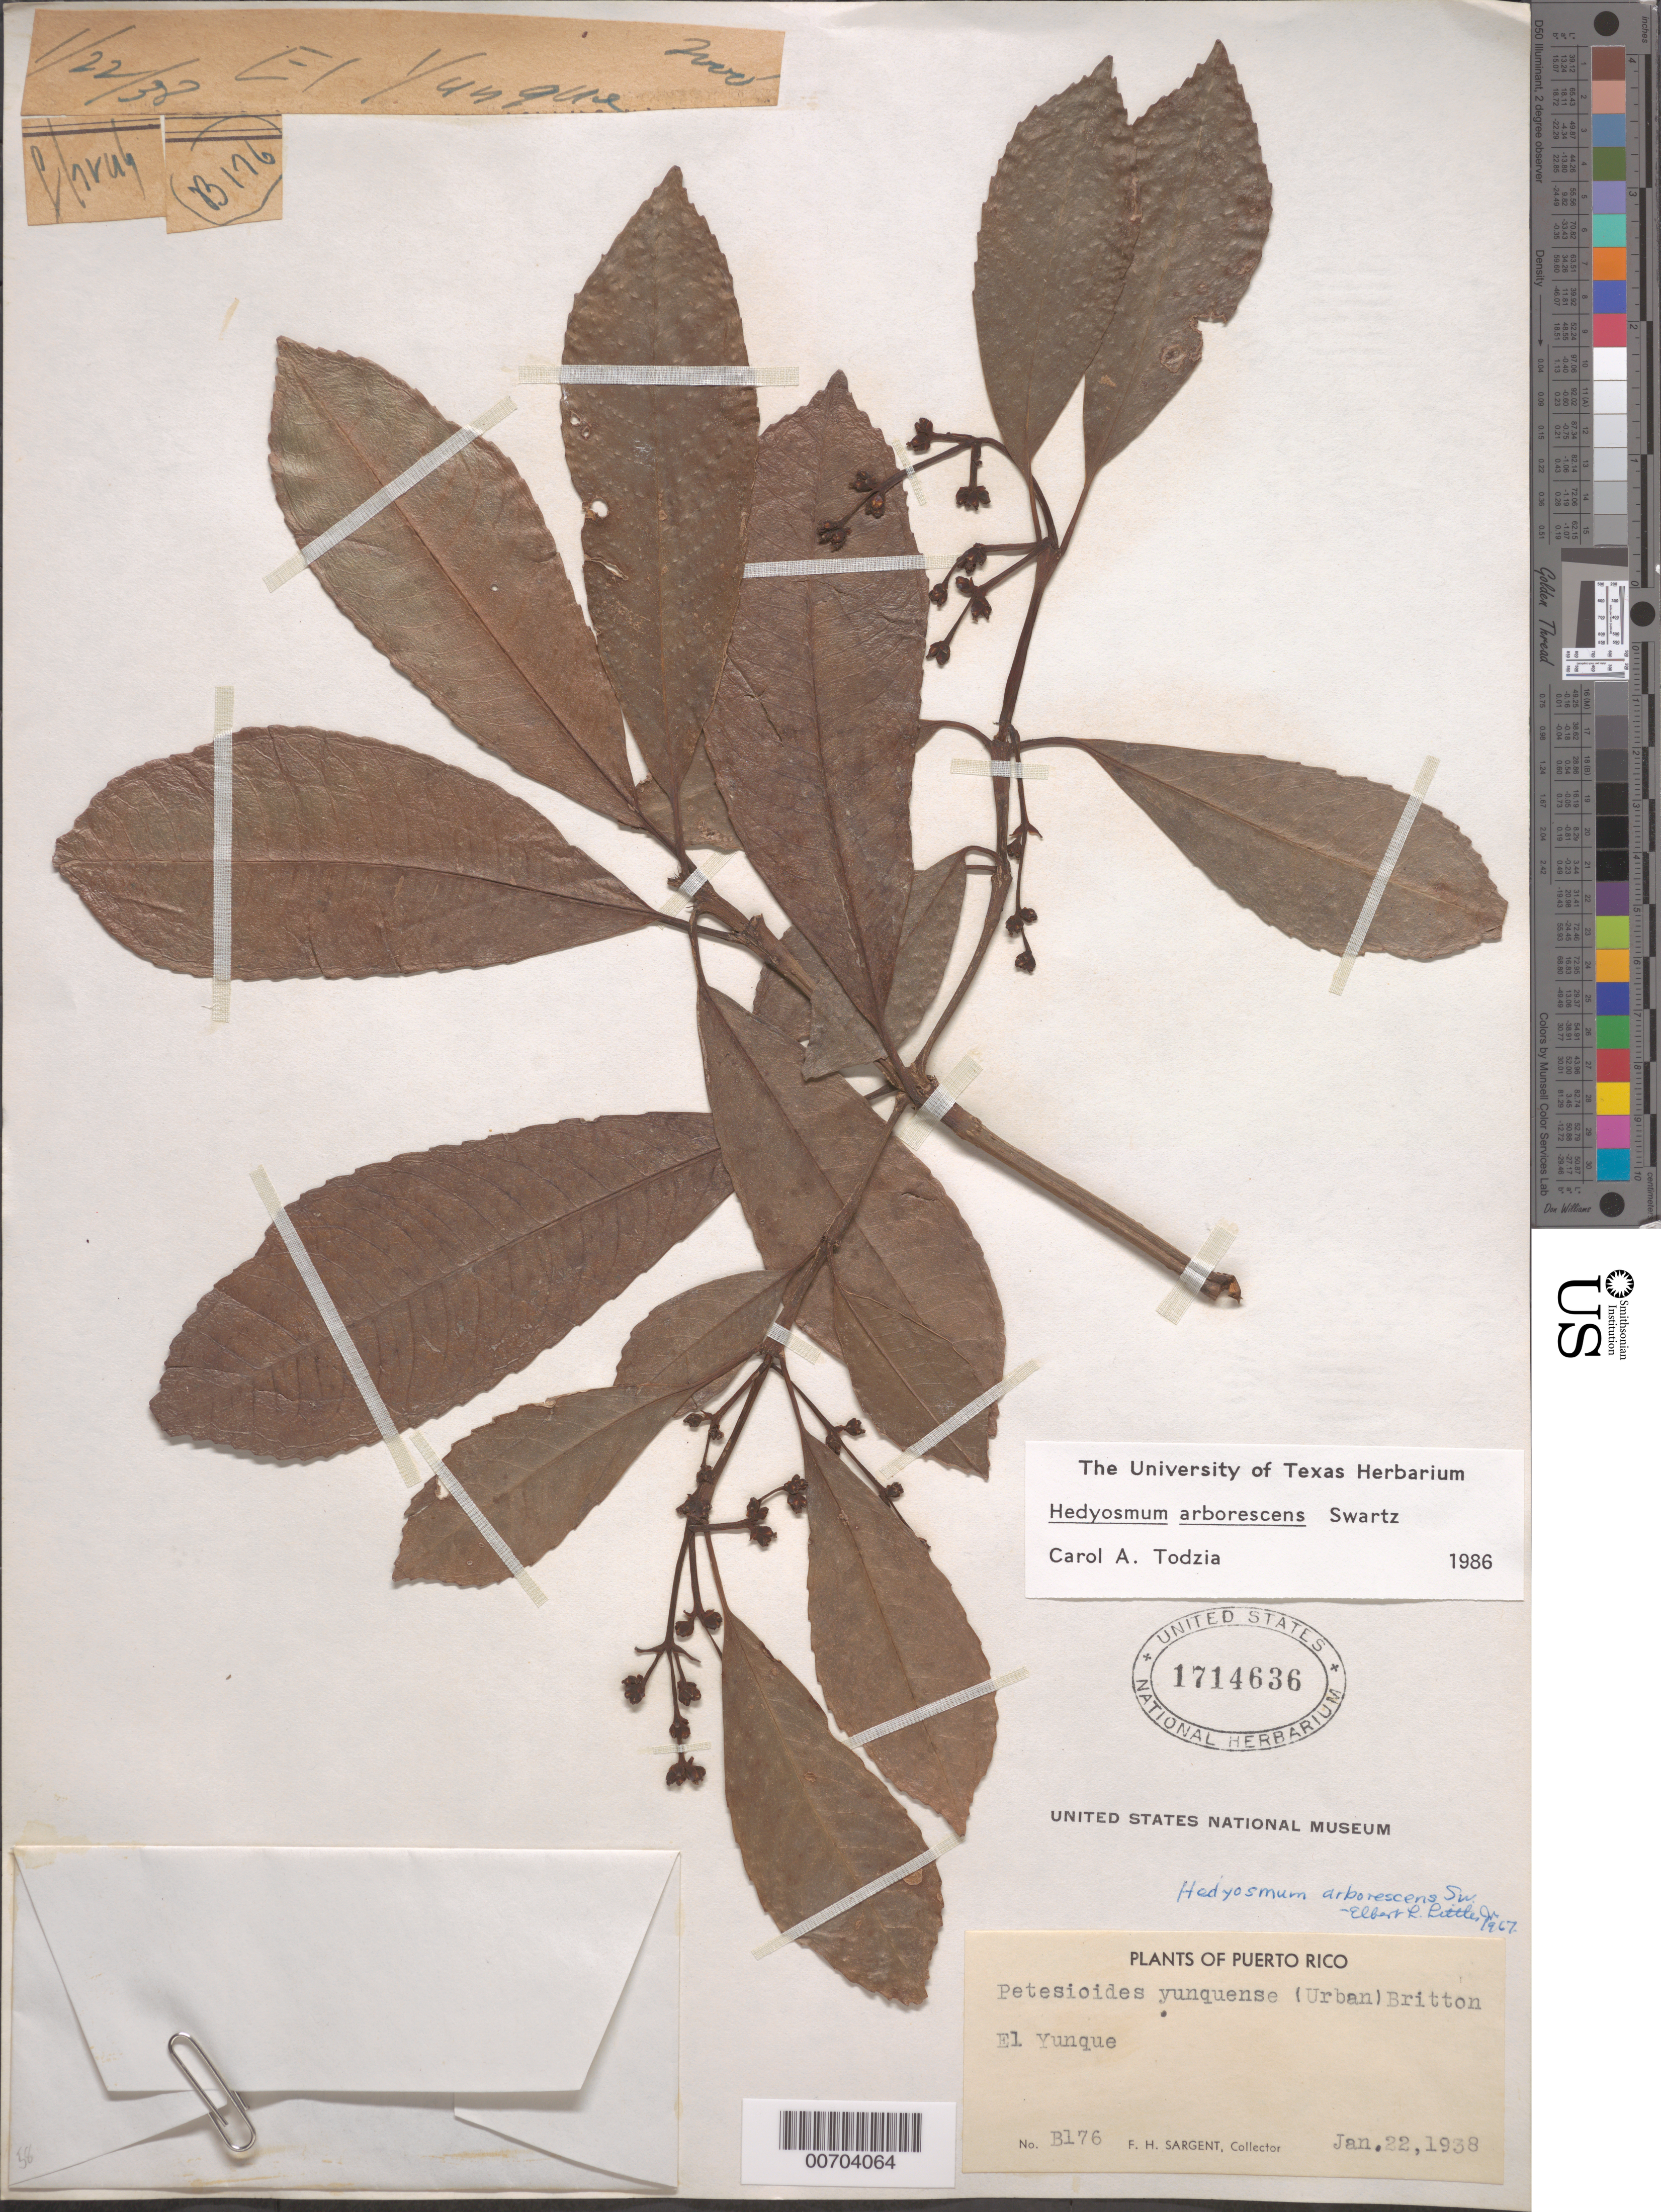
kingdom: Plantae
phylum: Tracheophyta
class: Magnoliopsida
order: Chloranthales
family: Chloranthaceae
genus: Hedyosmum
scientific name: Hedyosmum arborescens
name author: Sw.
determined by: Todzia, C. A., (TEX), University of Texas Austin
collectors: F. H. Sargent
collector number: B 176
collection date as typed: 22 Jan 1938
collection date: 1938-01-22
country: Puerto Rico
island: Greater Antilles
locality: El Yunque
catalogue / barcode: US 1714636